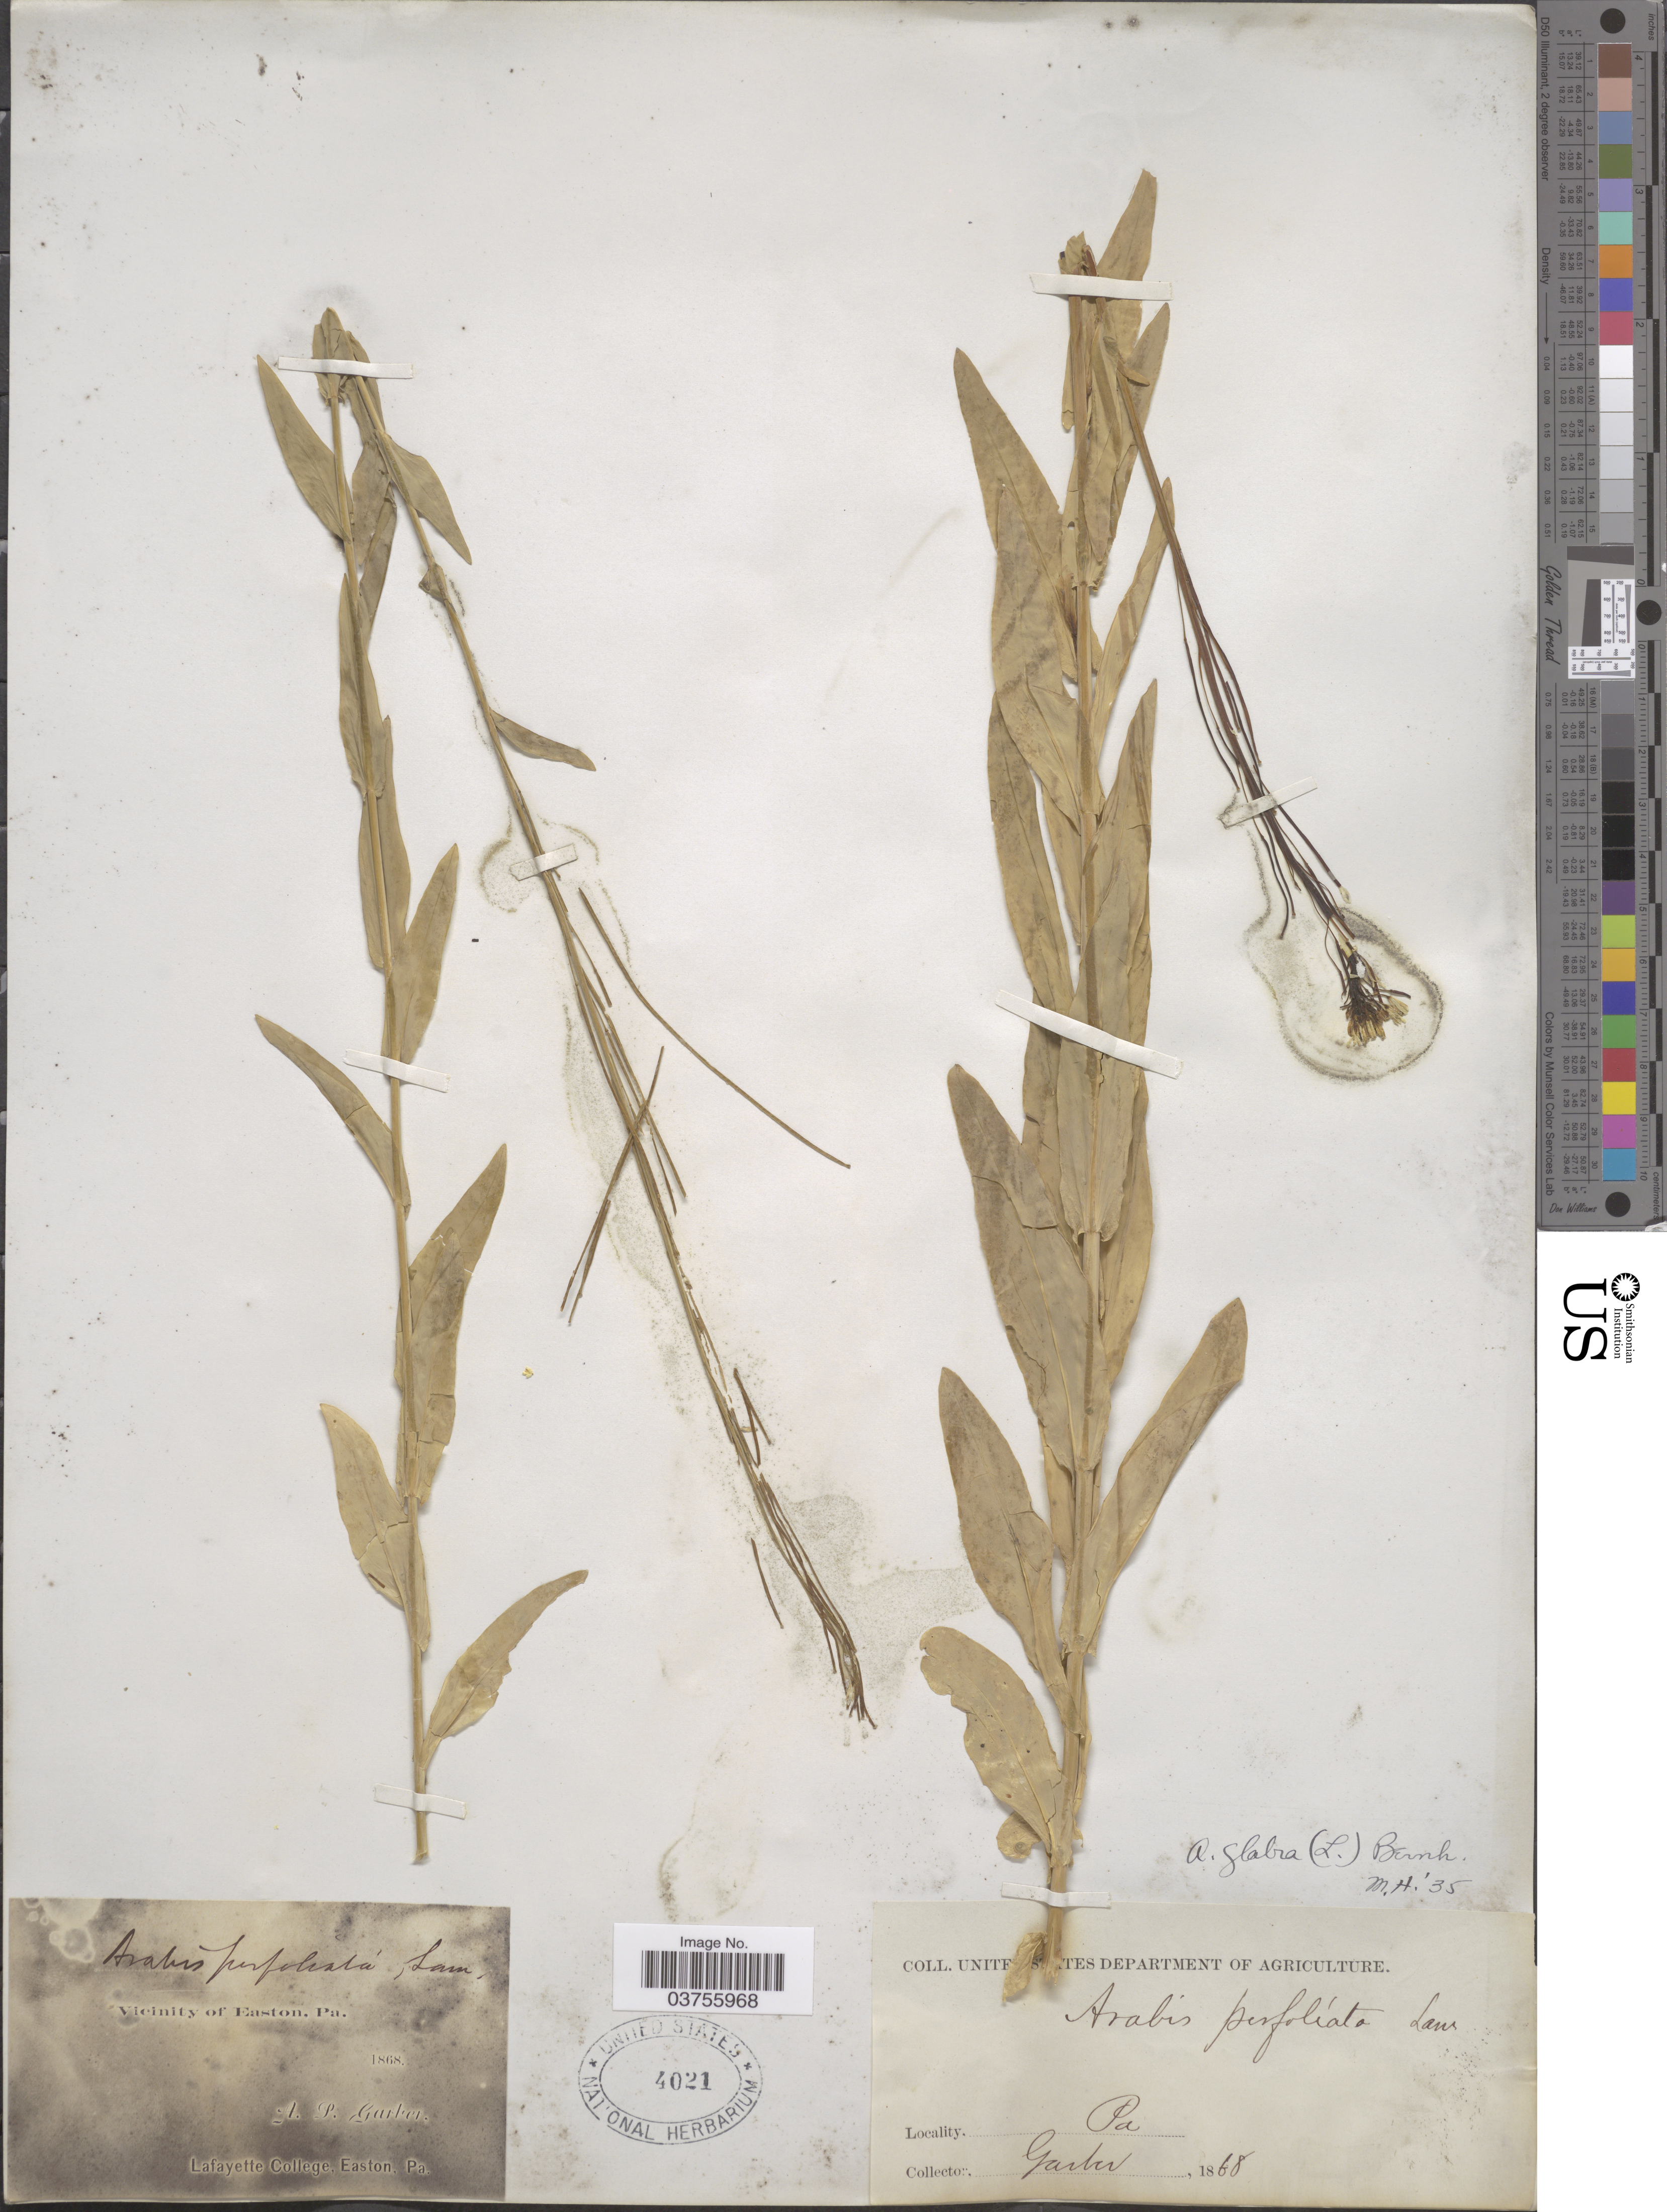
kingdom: Plantae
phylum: Tracheophyta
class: Magnoliopsida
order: Brassicales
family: Brassicaceae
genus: Turritis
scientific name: Turritis glabra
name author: L.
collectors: A. P. Garber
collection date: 1868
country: United States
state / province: Pennsylvania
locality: Vicinity of Easton. Lafayette College [unsure placement].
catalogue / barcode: US 4021